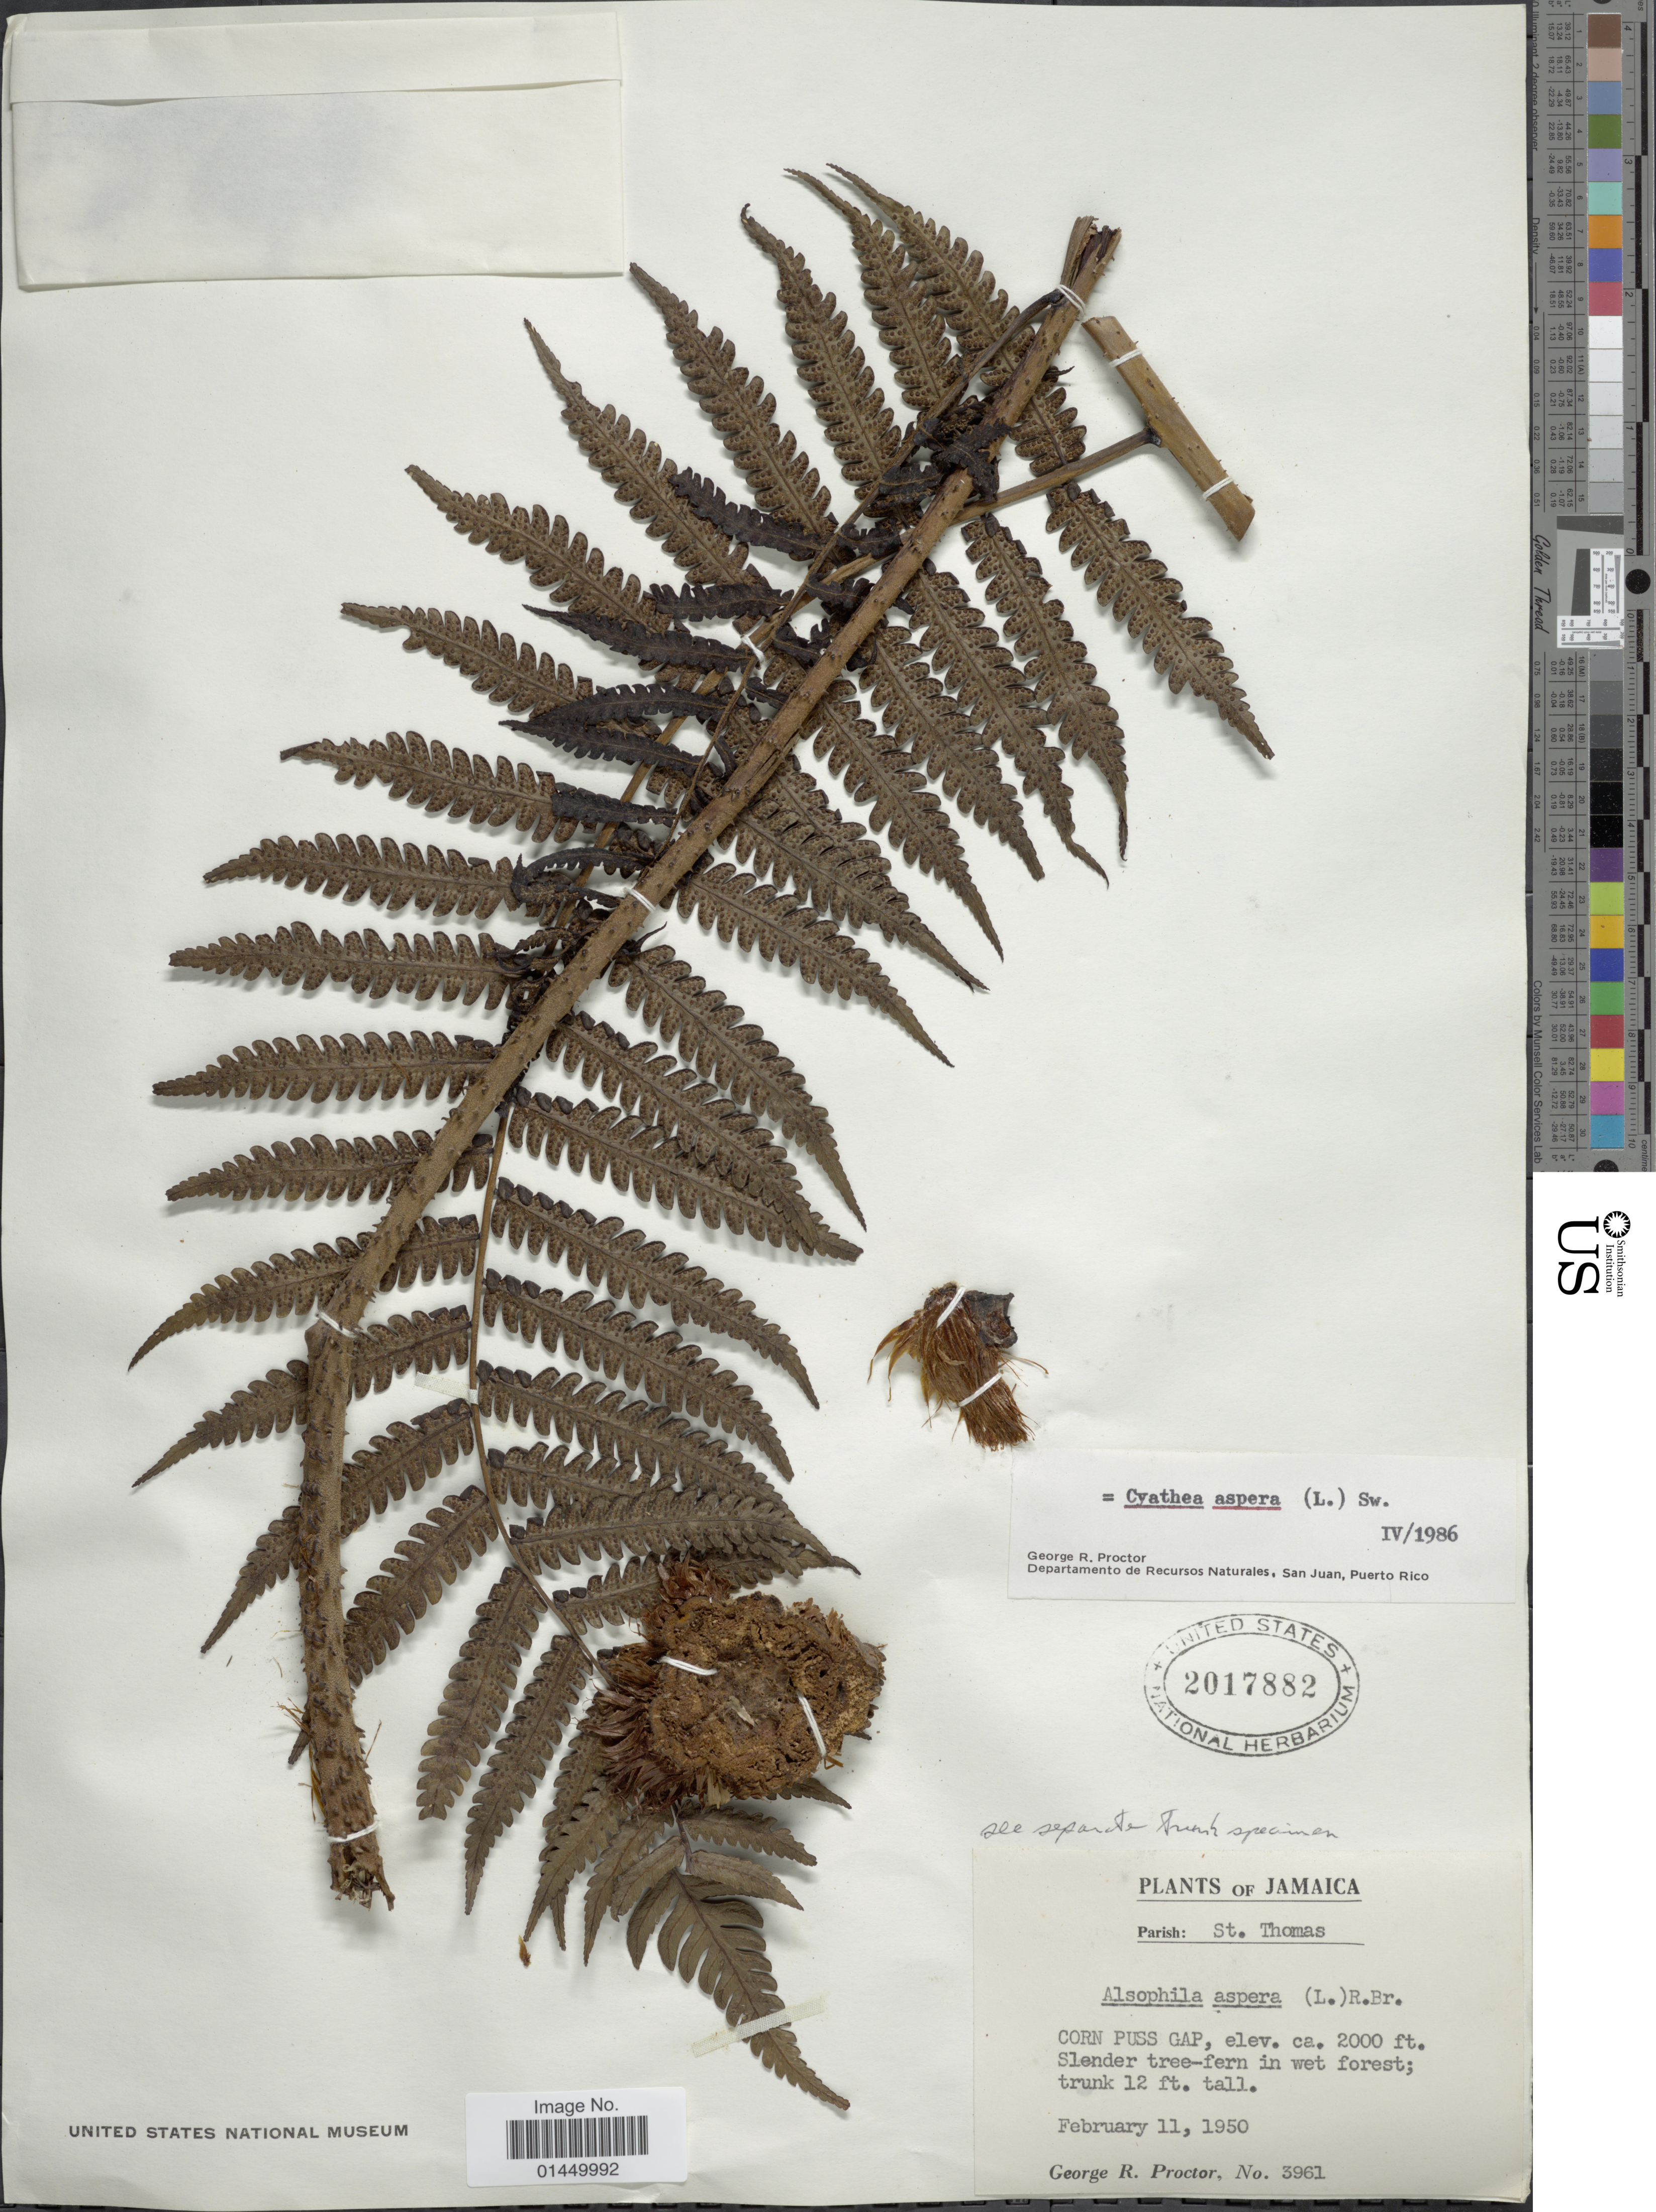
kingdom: Plantae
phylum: Tracheophyta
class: Polypodiopsida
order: Cyatheales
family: Cyatheaceae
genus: Cyathea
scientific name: Cyathea aspera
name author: (L.) Sw.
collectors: G. R. Proctor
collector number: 3961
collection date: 1950-02-11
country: Jamaica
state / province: Saint Thomas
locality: Parish: St. Thomas, Corn Puss Gap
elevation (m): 610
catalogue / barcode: US 2017882